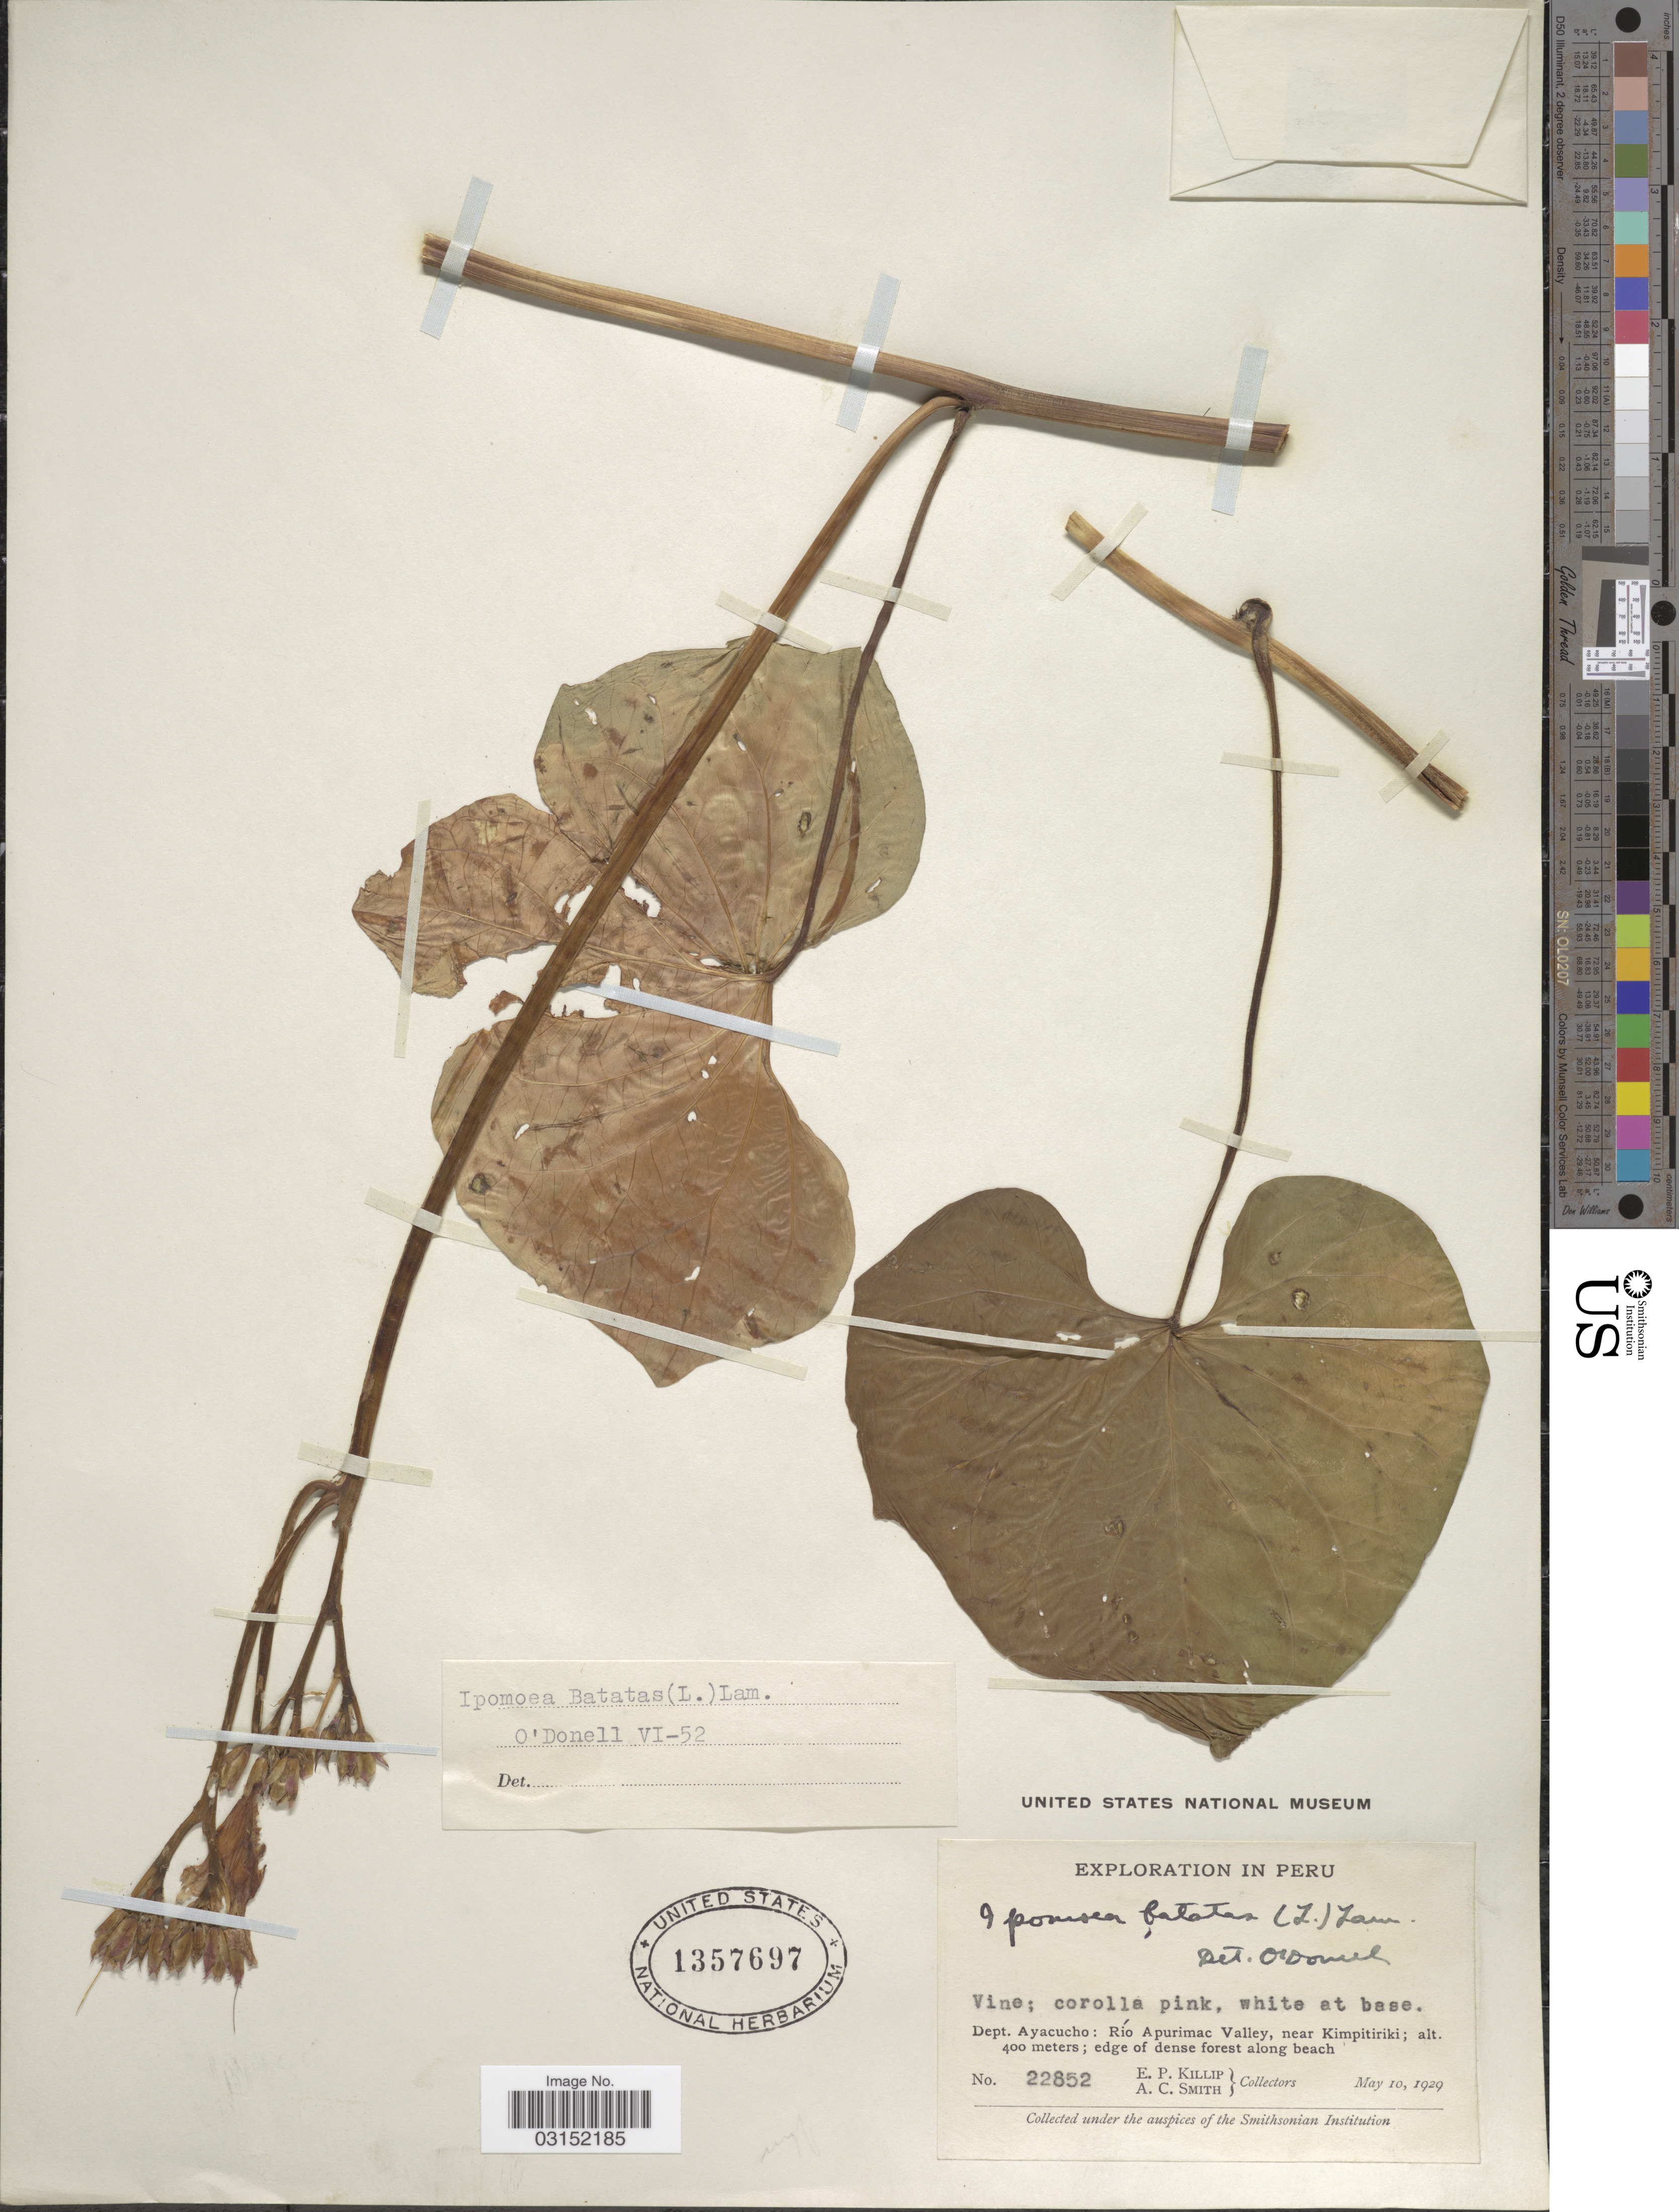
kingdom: Plantae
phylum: Tracheophyta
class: Magnoliopsida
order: Solanales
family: Convolvulaceae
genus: Ipomoea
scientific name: Ipomoea batatas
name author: (L.) Lam.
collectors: E. P. Killip & A. C. Smith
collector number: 22852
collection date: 1929-05-10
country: Peru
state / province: Ayacucho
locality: Dept. Ayacucho: Río Apurimac Valley, near Kimpitiriki.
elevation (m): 400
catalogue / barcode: US 1357697